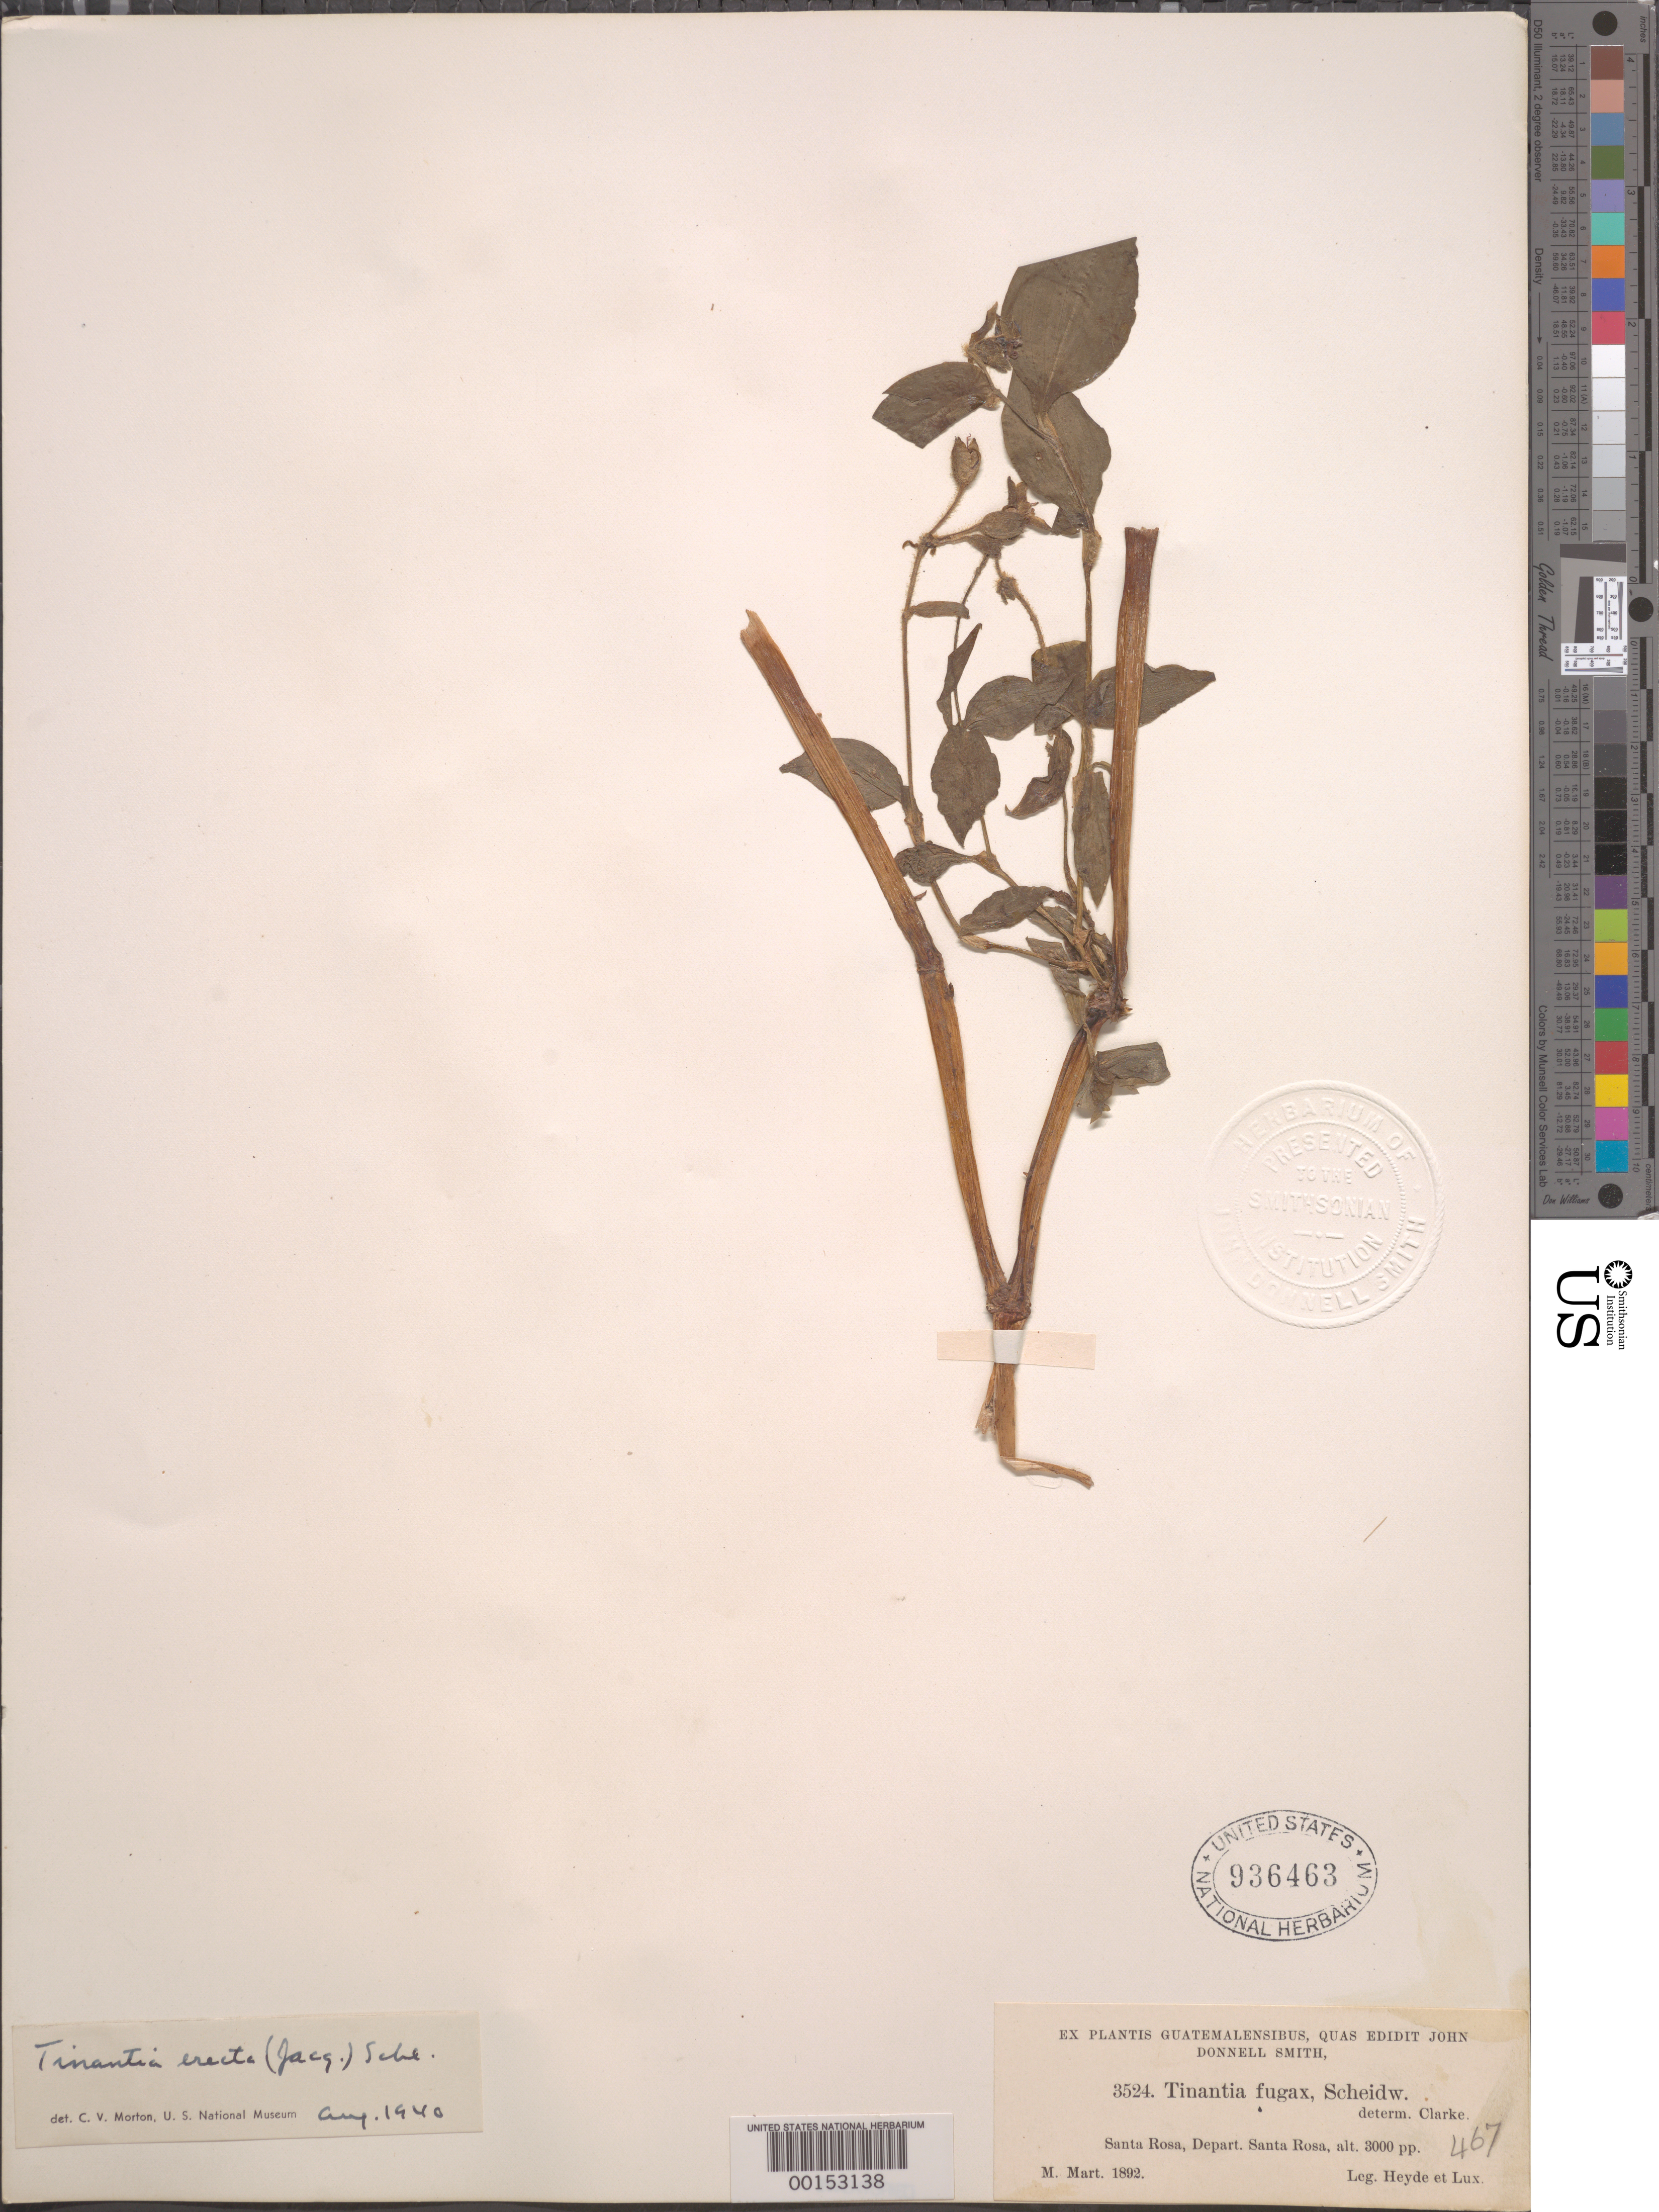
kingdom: Plantae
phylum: Tracheophyta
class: Liliopsida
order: Commelinales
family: Commelinaceae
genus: Tinantia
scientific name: Tinantia erecta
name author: (Jacq.) Fenzl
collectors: E. T. Heyde & E. Lux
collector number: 3524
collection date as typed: Mar 1892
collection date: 1892-03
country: Guatemala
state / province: Santa Rosa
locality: Santa Rosa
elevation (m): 3000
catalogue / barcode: US 936463